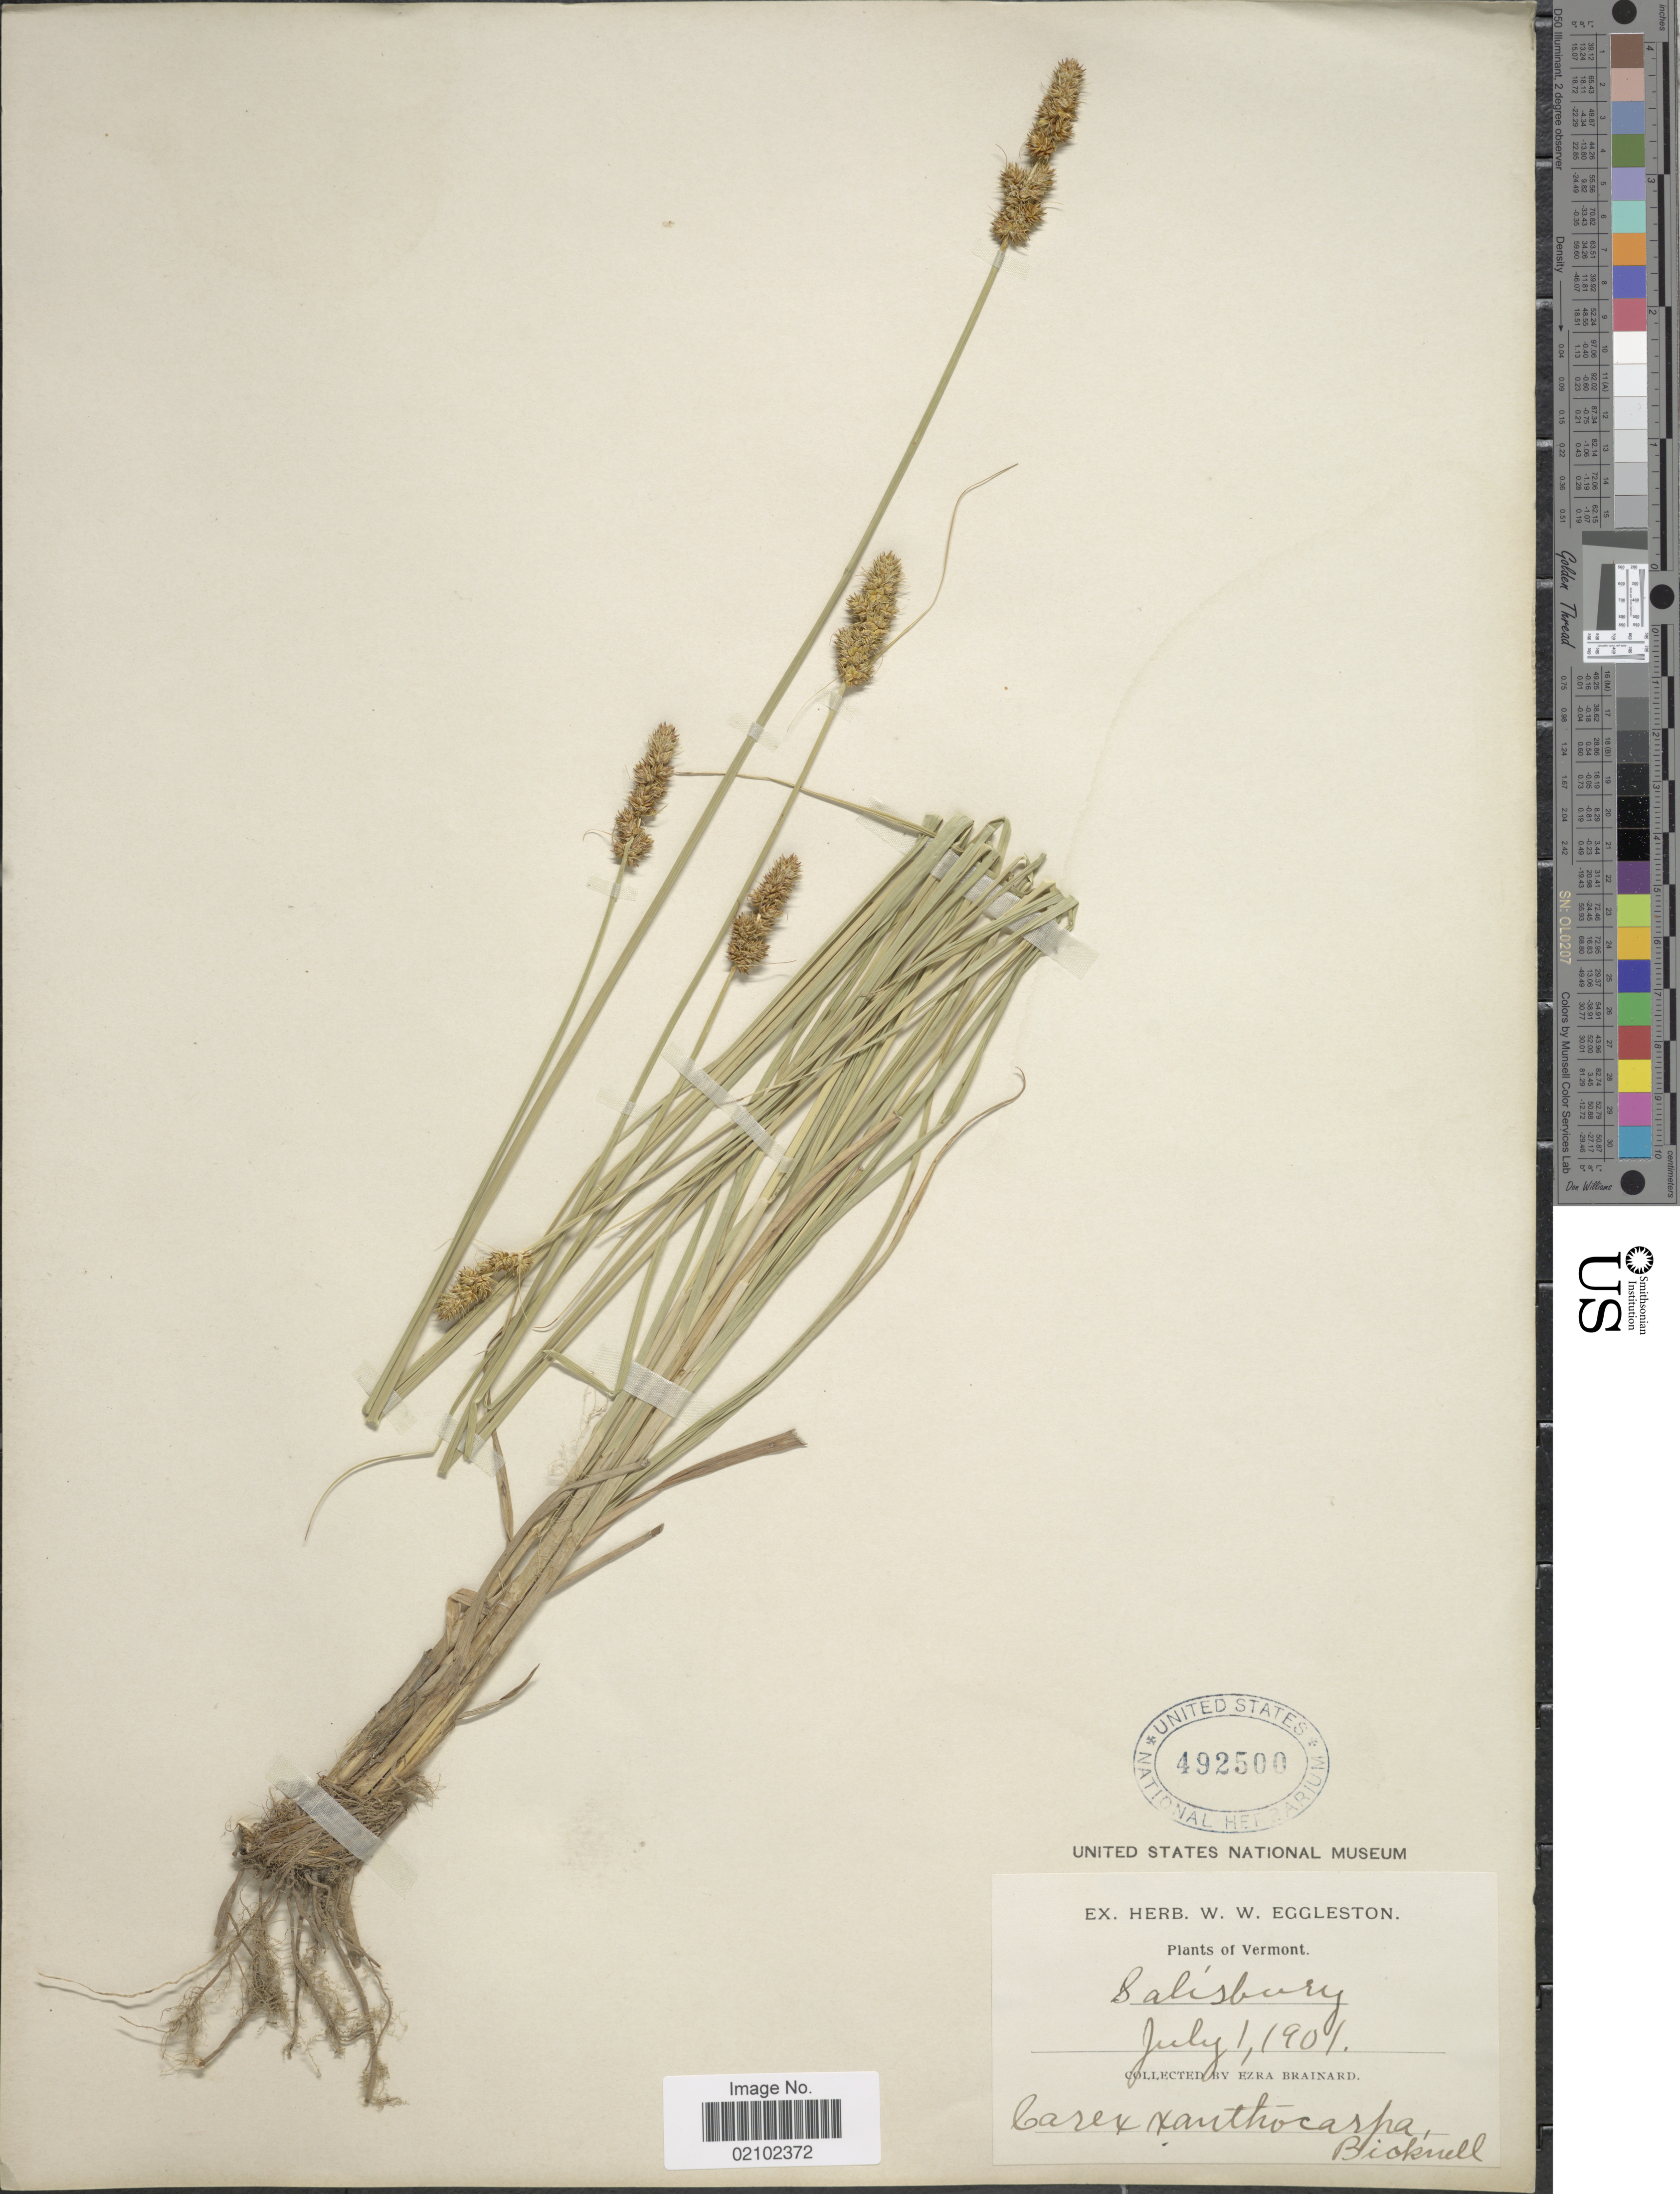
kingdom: Plantae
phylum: Tracheophyta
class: Liliopsida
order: Poales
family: Cyperaceae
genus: Carex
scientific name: Carex annectens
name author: (E.P. Bicknell) E.P. Bicknell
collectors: E. Brainerd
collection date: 1901-07-01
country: United States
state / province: Vermont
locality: Salisbury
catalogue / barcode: US 492500